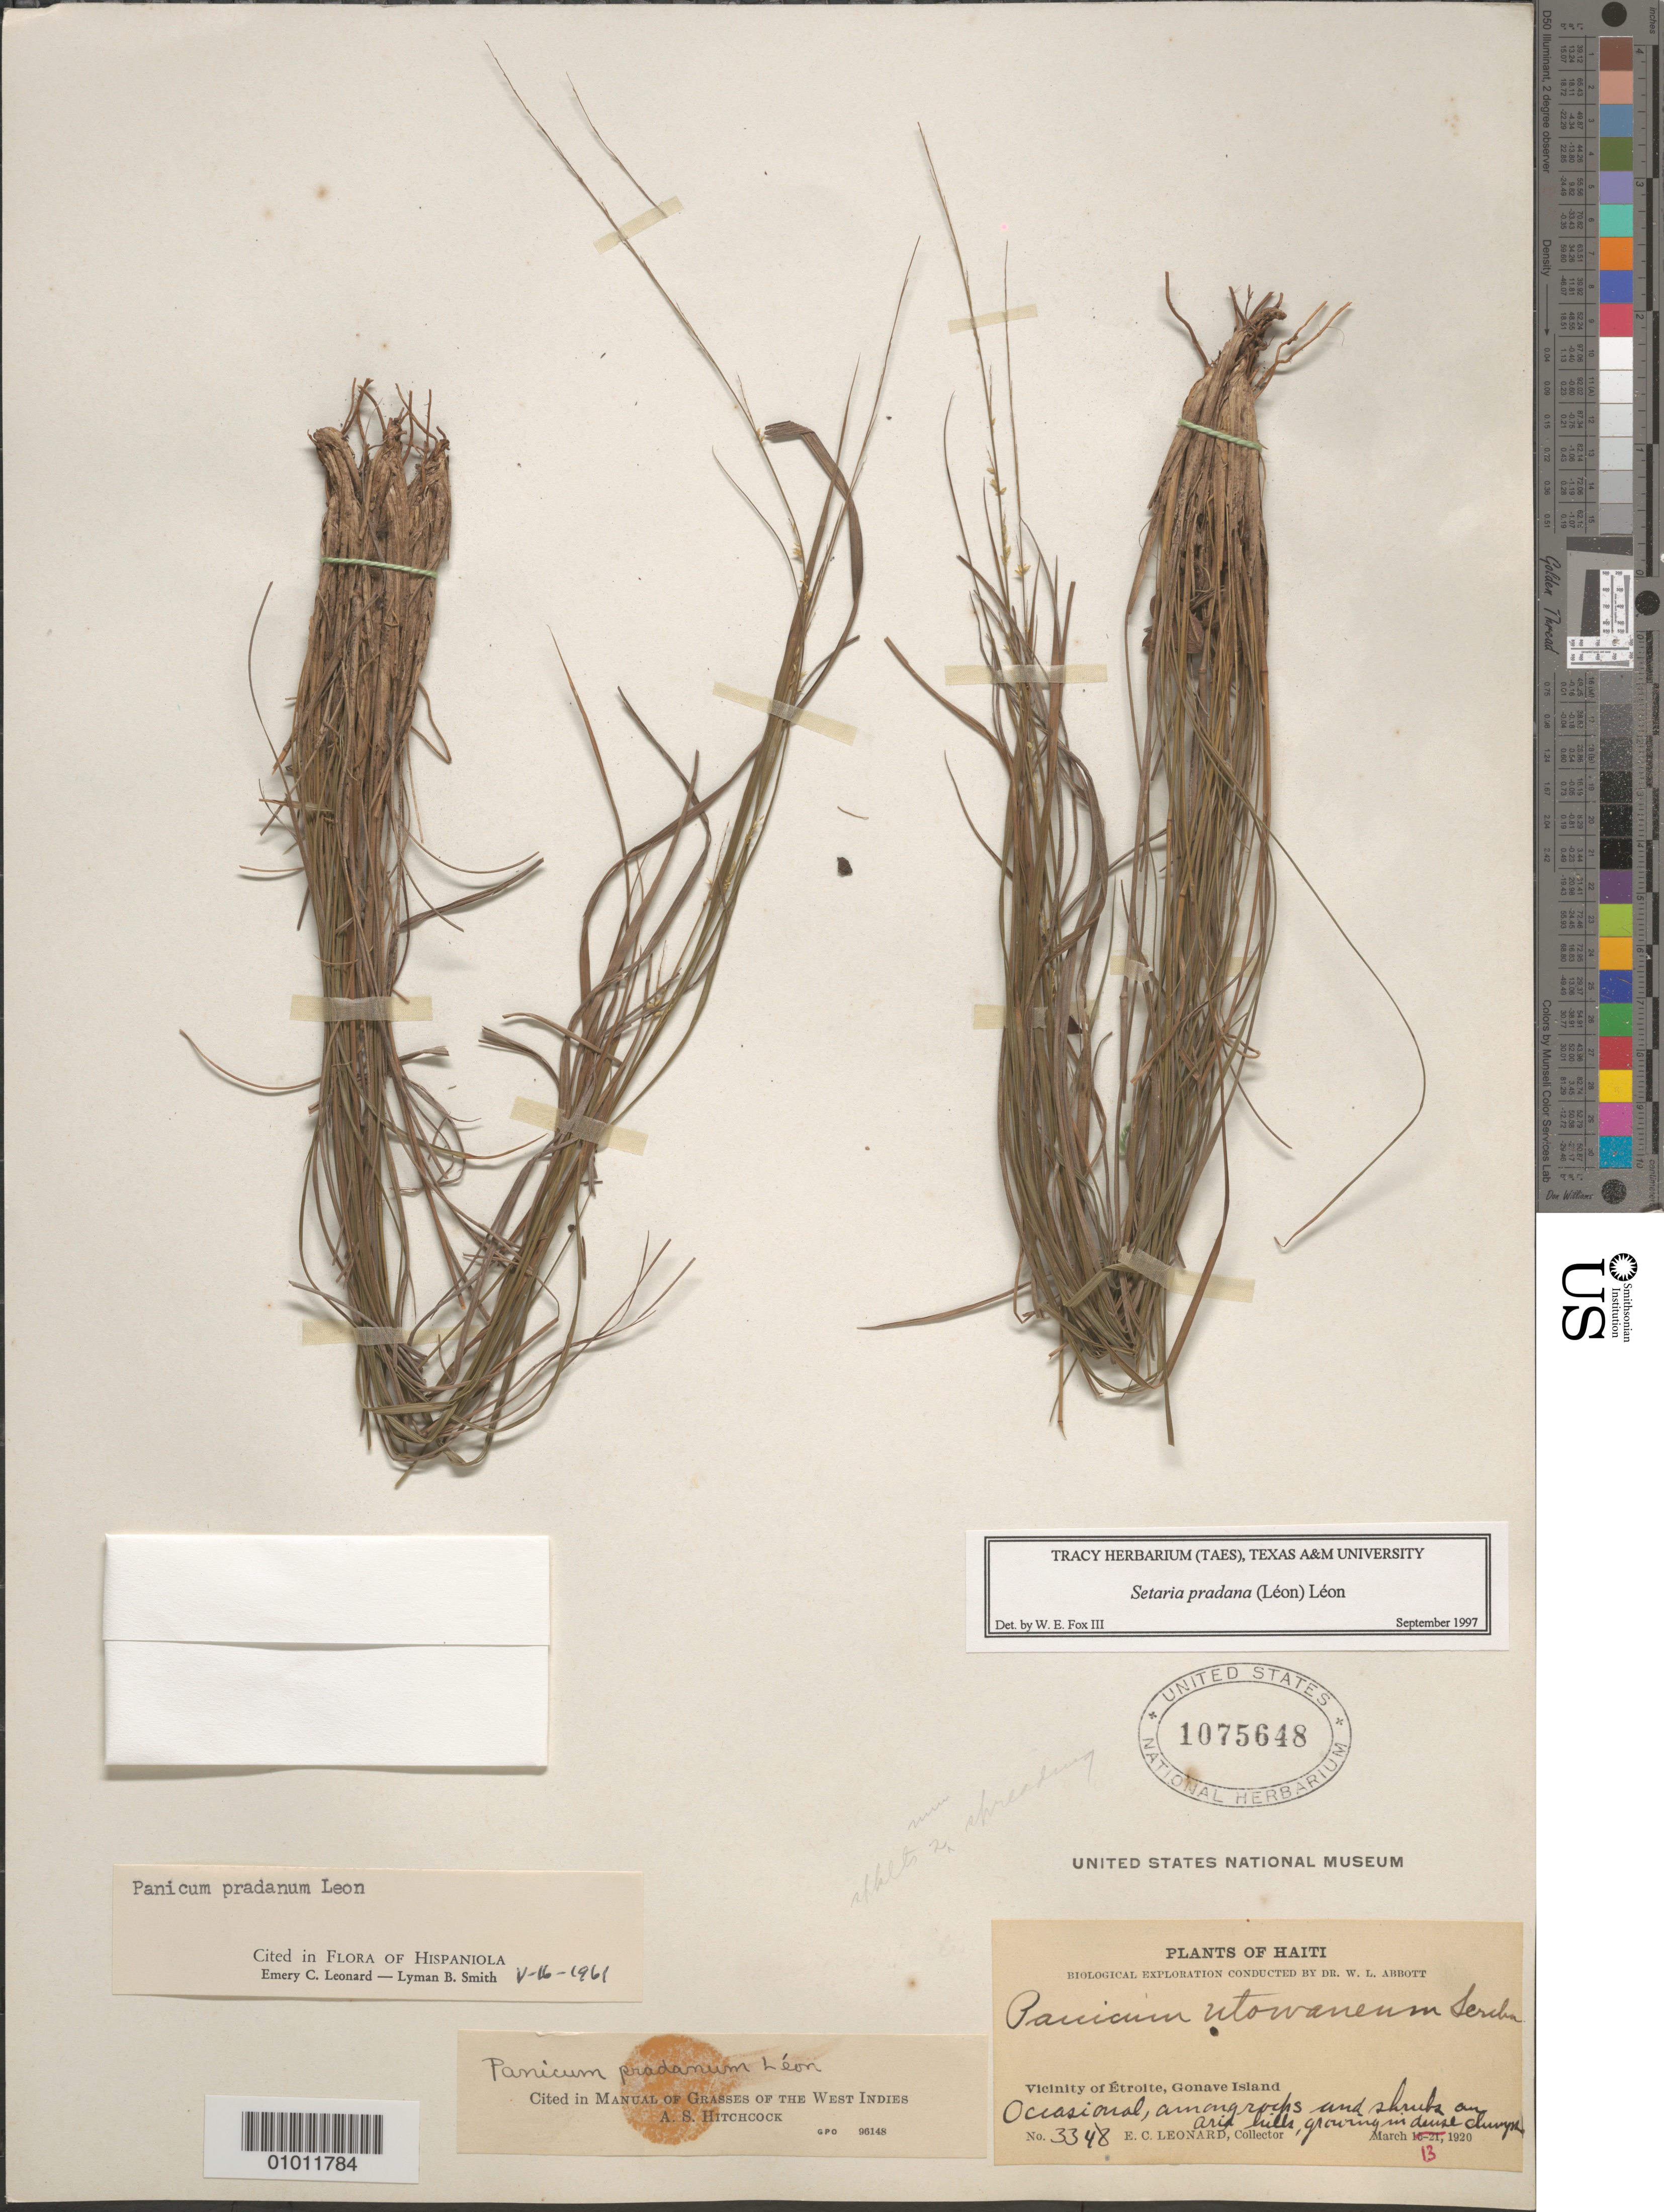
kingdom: Plantae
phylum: Tracheophyta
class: Liliopsida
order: Poales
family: Poaceae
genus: Panicum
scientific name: Panicum pradanum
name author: León ex Hitchc.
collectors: E. C. Leonard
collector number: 3348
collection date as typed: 13 Mar 1920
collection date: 1920-03-13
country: Haiti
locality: Vicinity of Etroite, Gonave Island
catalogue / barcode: US 1075648